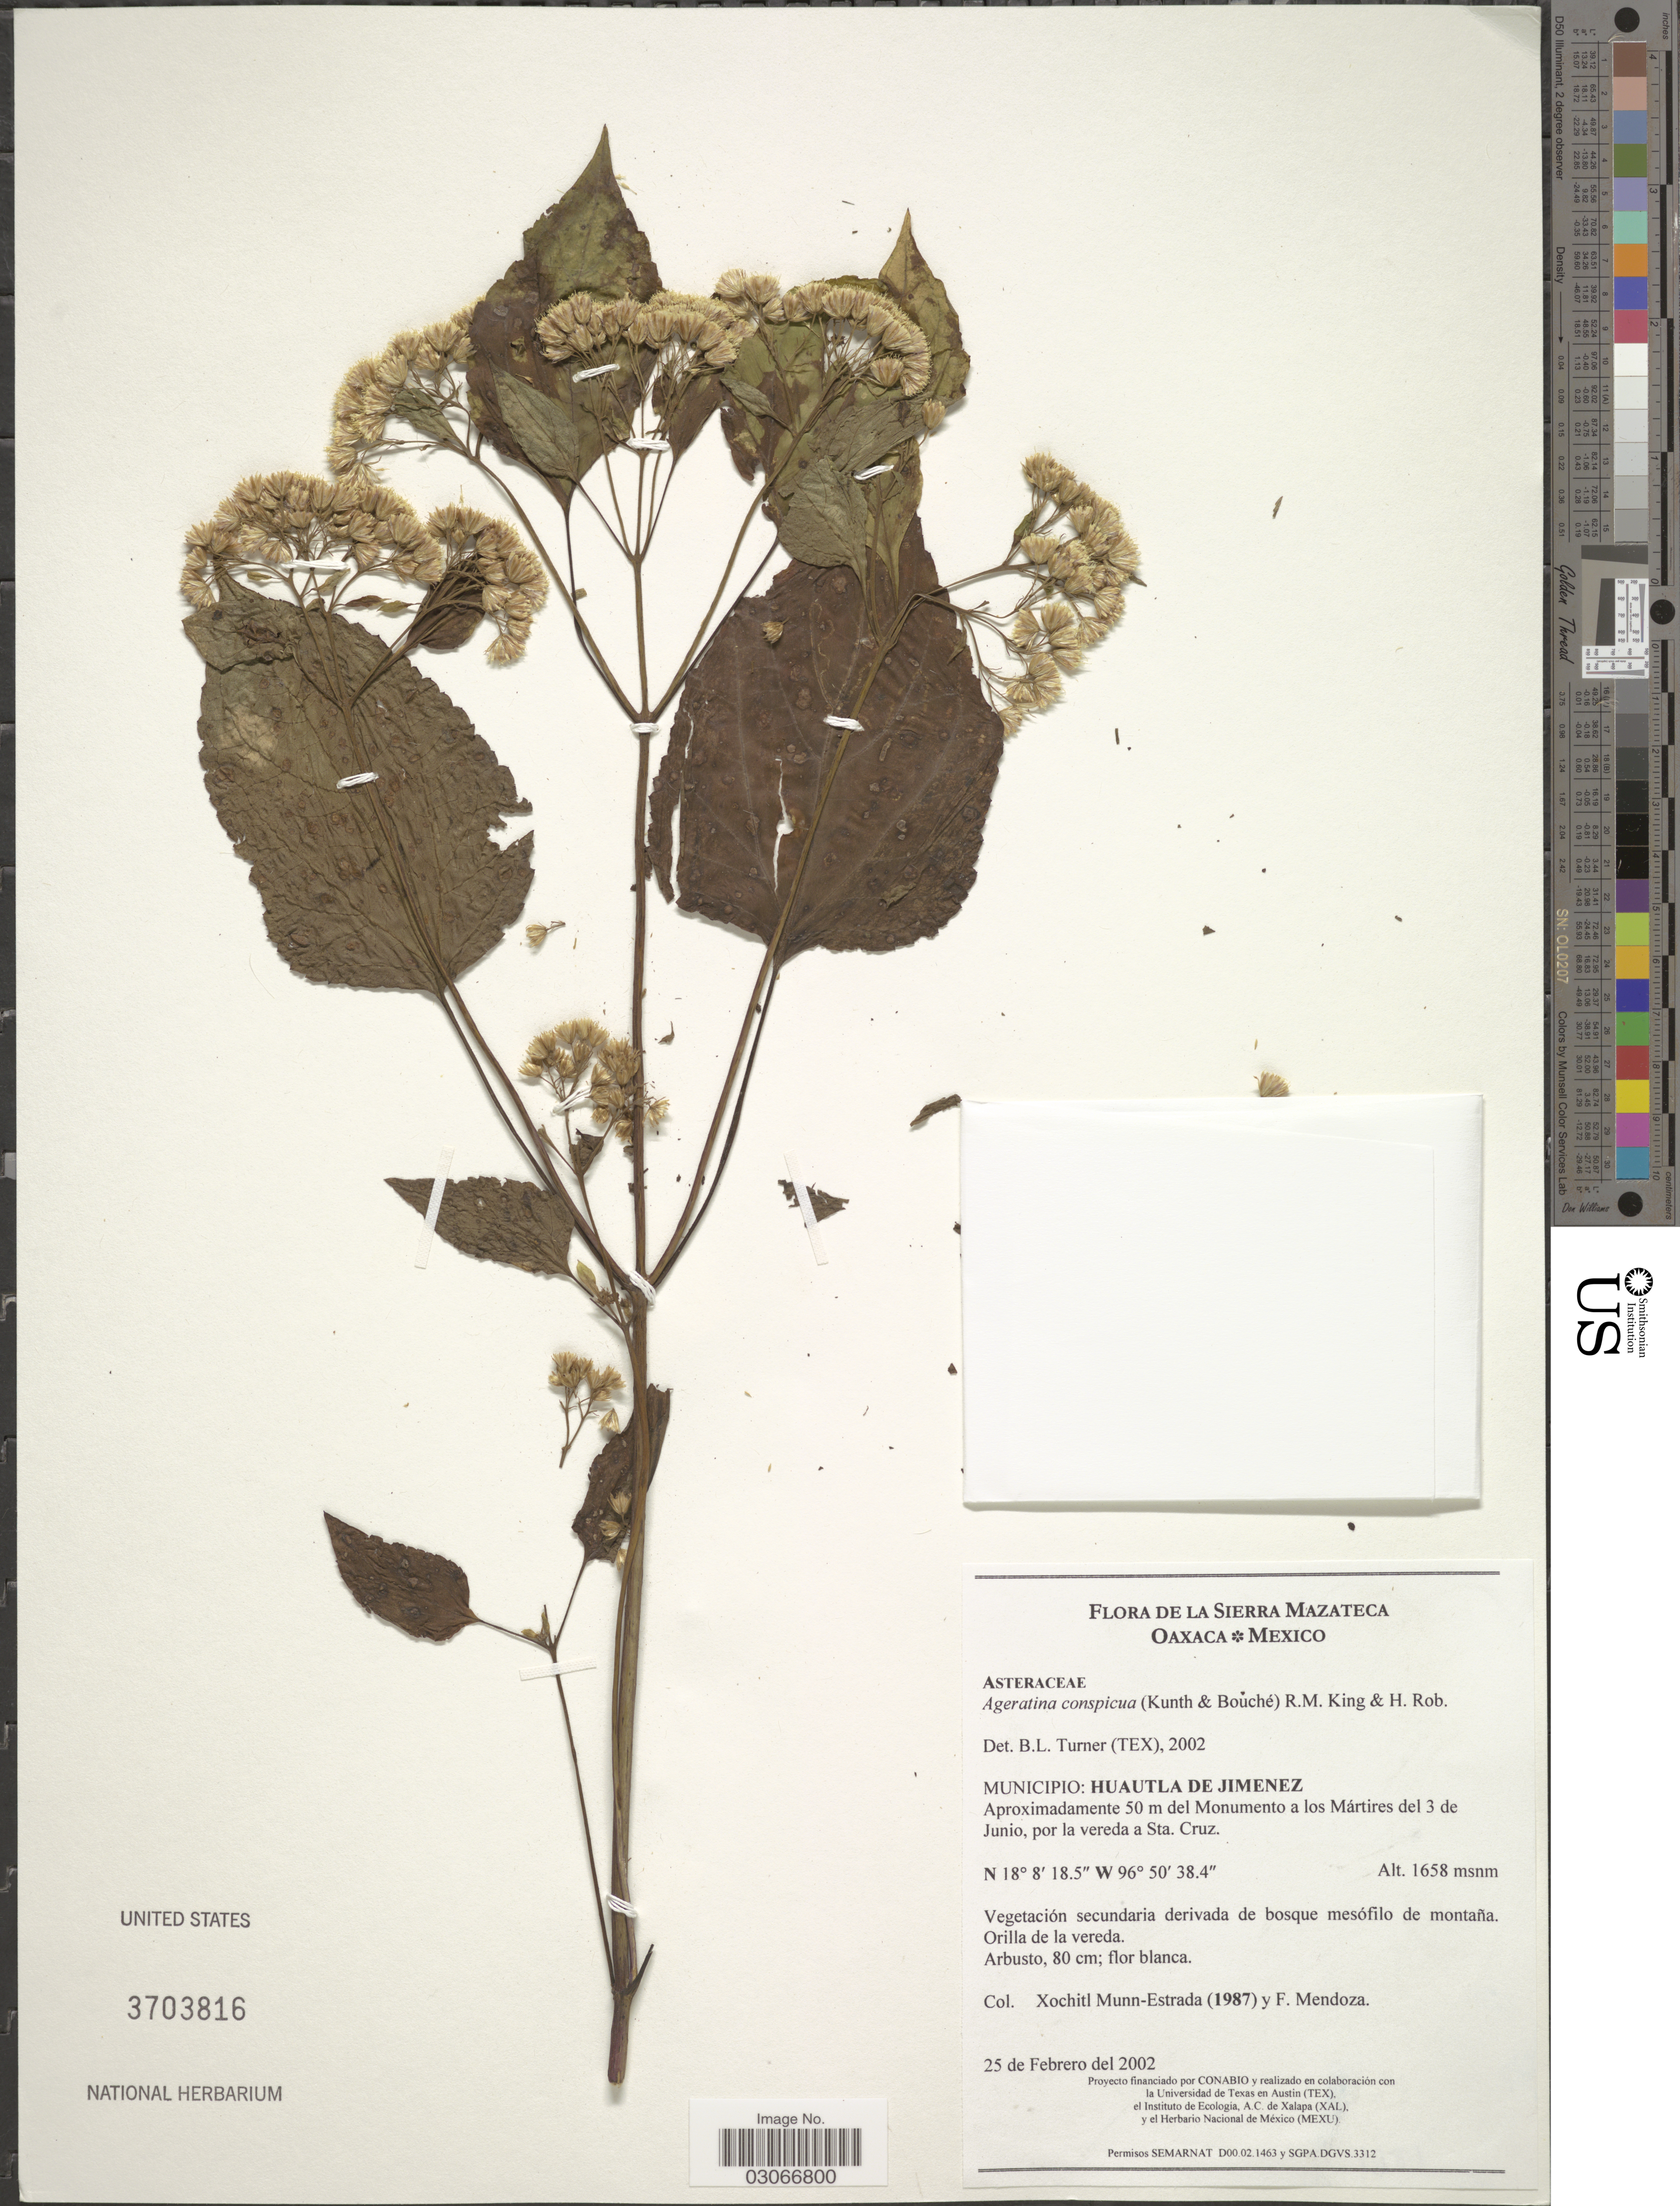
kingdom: Plantae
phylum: Tracheophyta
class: Magnoliopsida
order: Asterales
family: Asteraceae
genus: Ageratina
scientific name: Ageratina conspicua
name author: (Kunth & C.D. Bouché) R.M. King & H. Rob.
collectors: X. Munn-Estrada & F. Mendoza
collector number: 1987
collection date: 2002-02-25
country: Mexico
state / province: Oaxaca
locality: La Sierra Mazateca. Municipio: Huautla de Jimenez. Aproximadamente 50 m del Monumento a los Mártires del 3 de Junio, por la vereda a Sta. Cruz.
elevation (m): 1658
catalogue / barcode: US 3703816